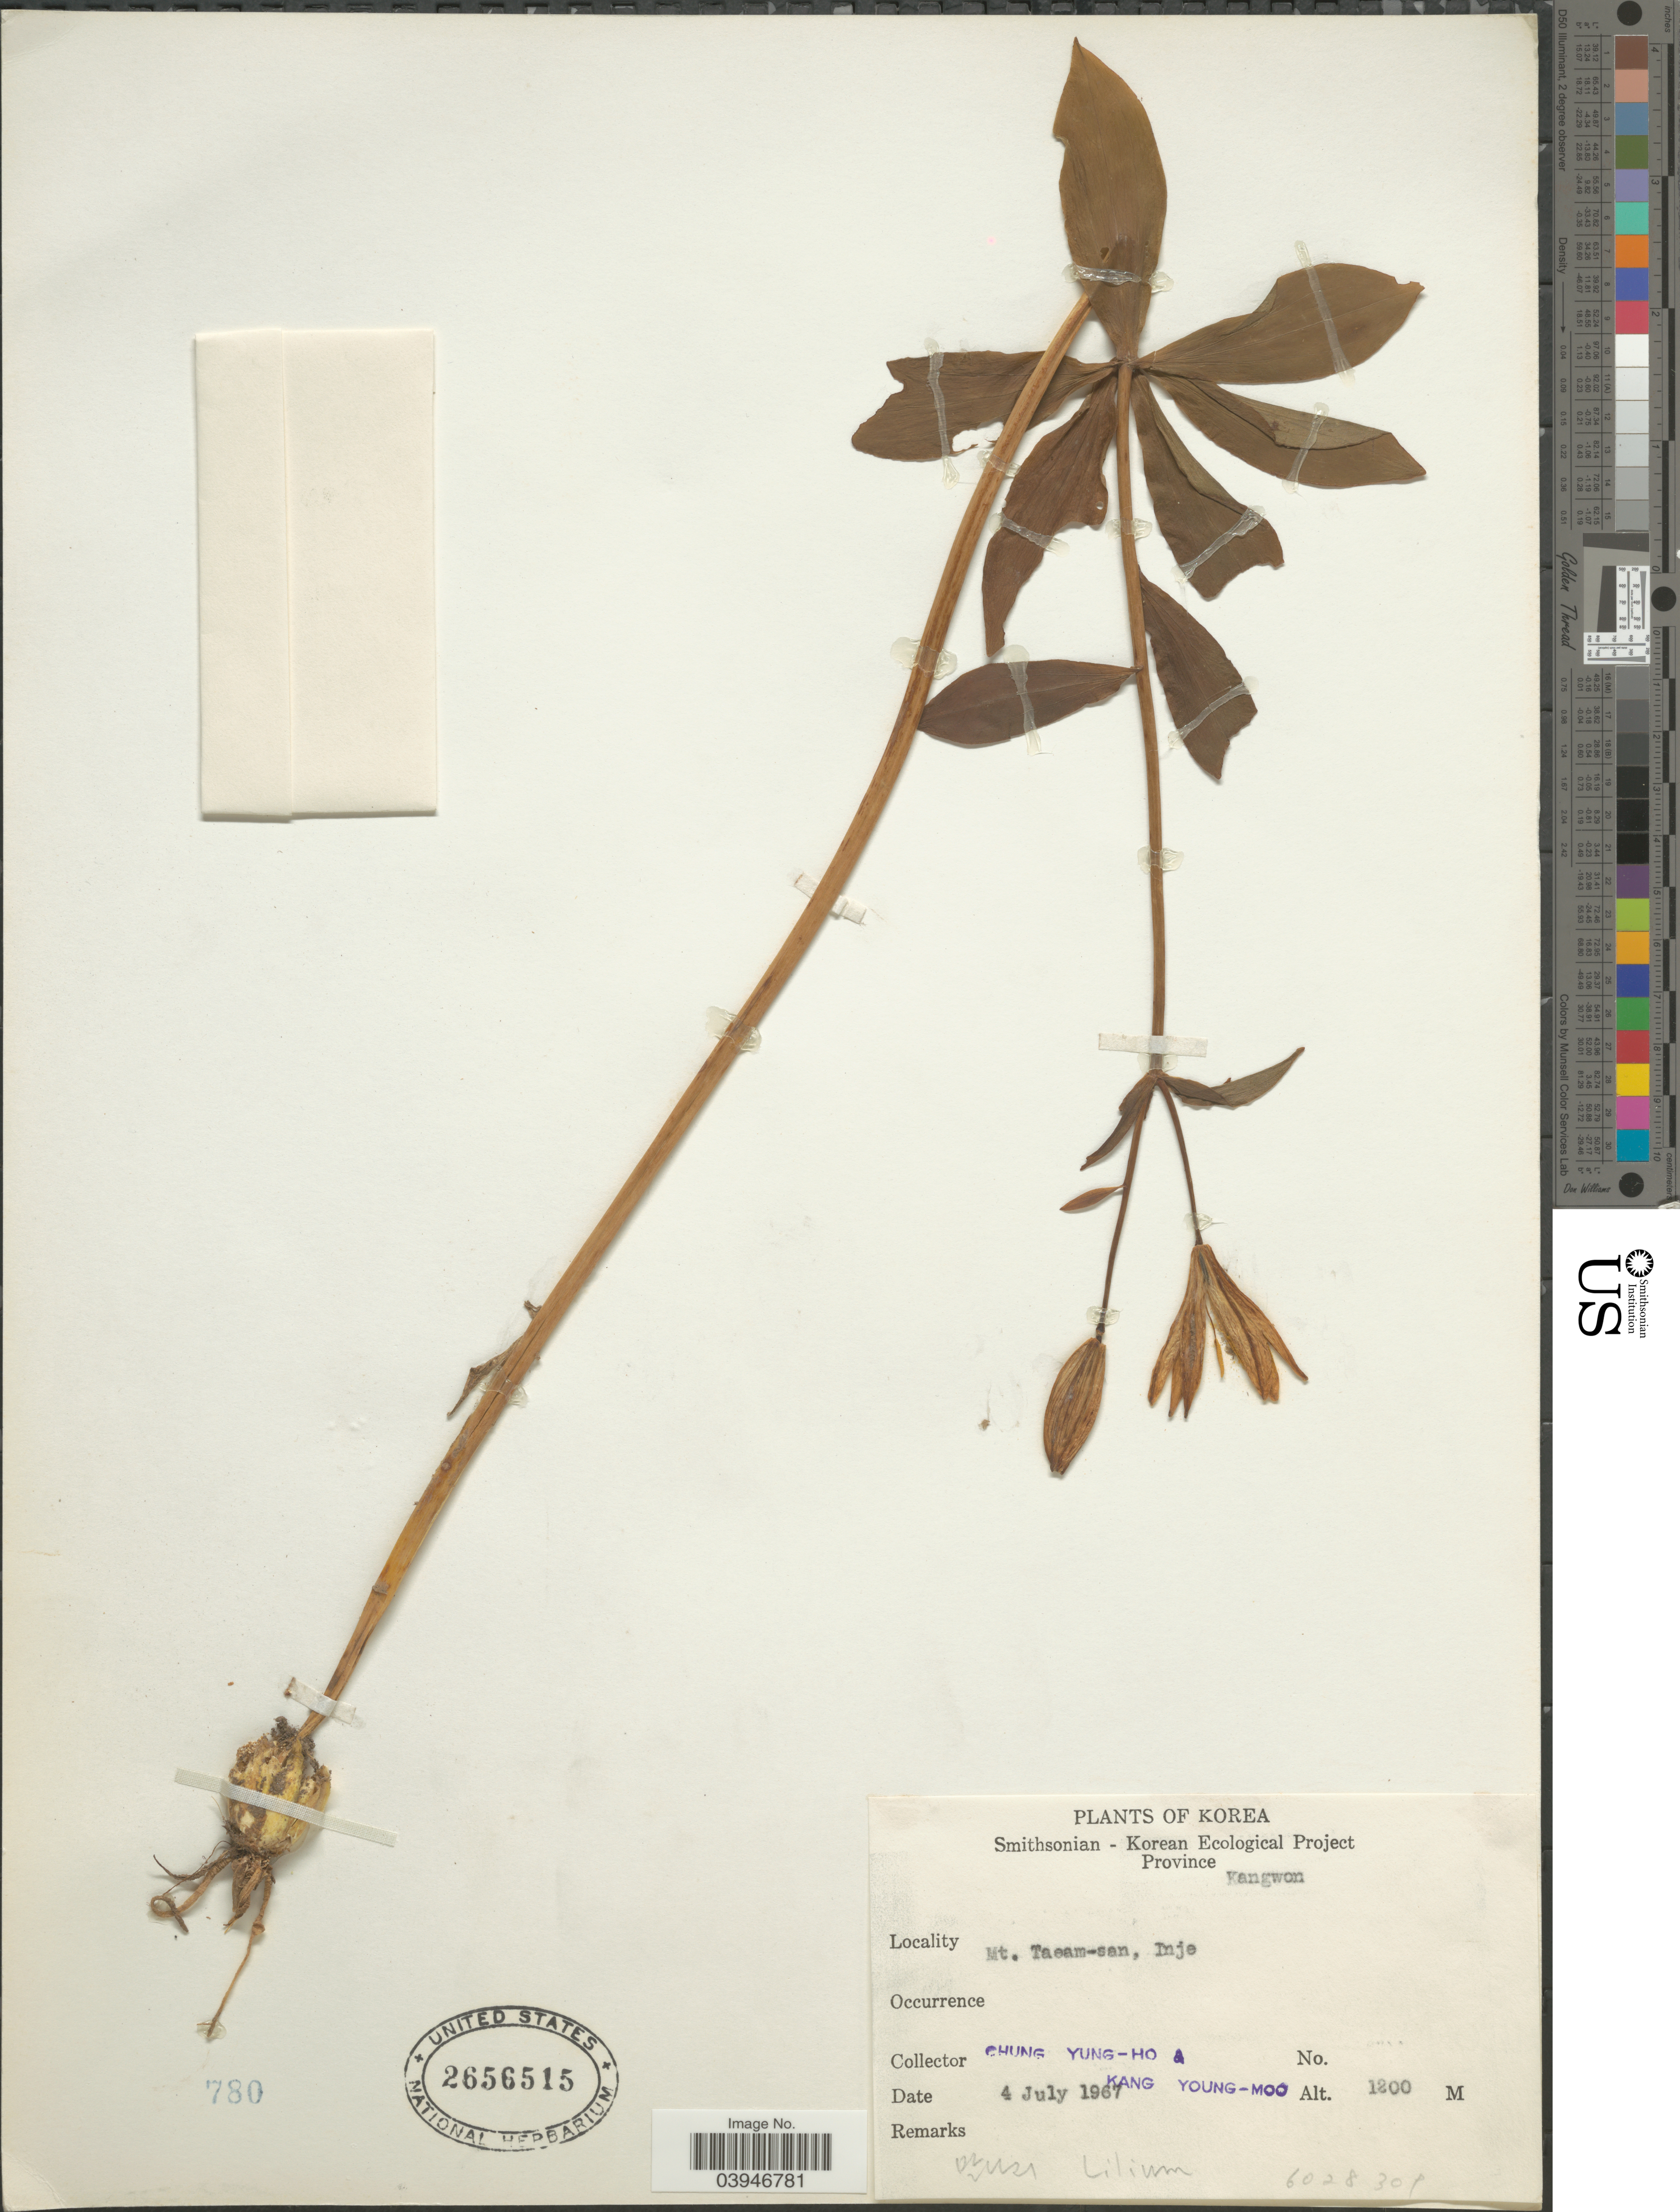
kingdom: Plantae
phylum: Tracheophyta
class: Liliopsida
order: Liliales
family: Liliaceae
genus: Lilium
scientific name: Lilium sp.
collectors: C. Yung-Ho & K. Young-Moo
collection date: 1967-07-04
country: North Korea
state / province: Kangwon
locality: Korea. Mt. Taeam-san, Inje.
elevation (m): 1200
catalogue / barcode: US 2656515